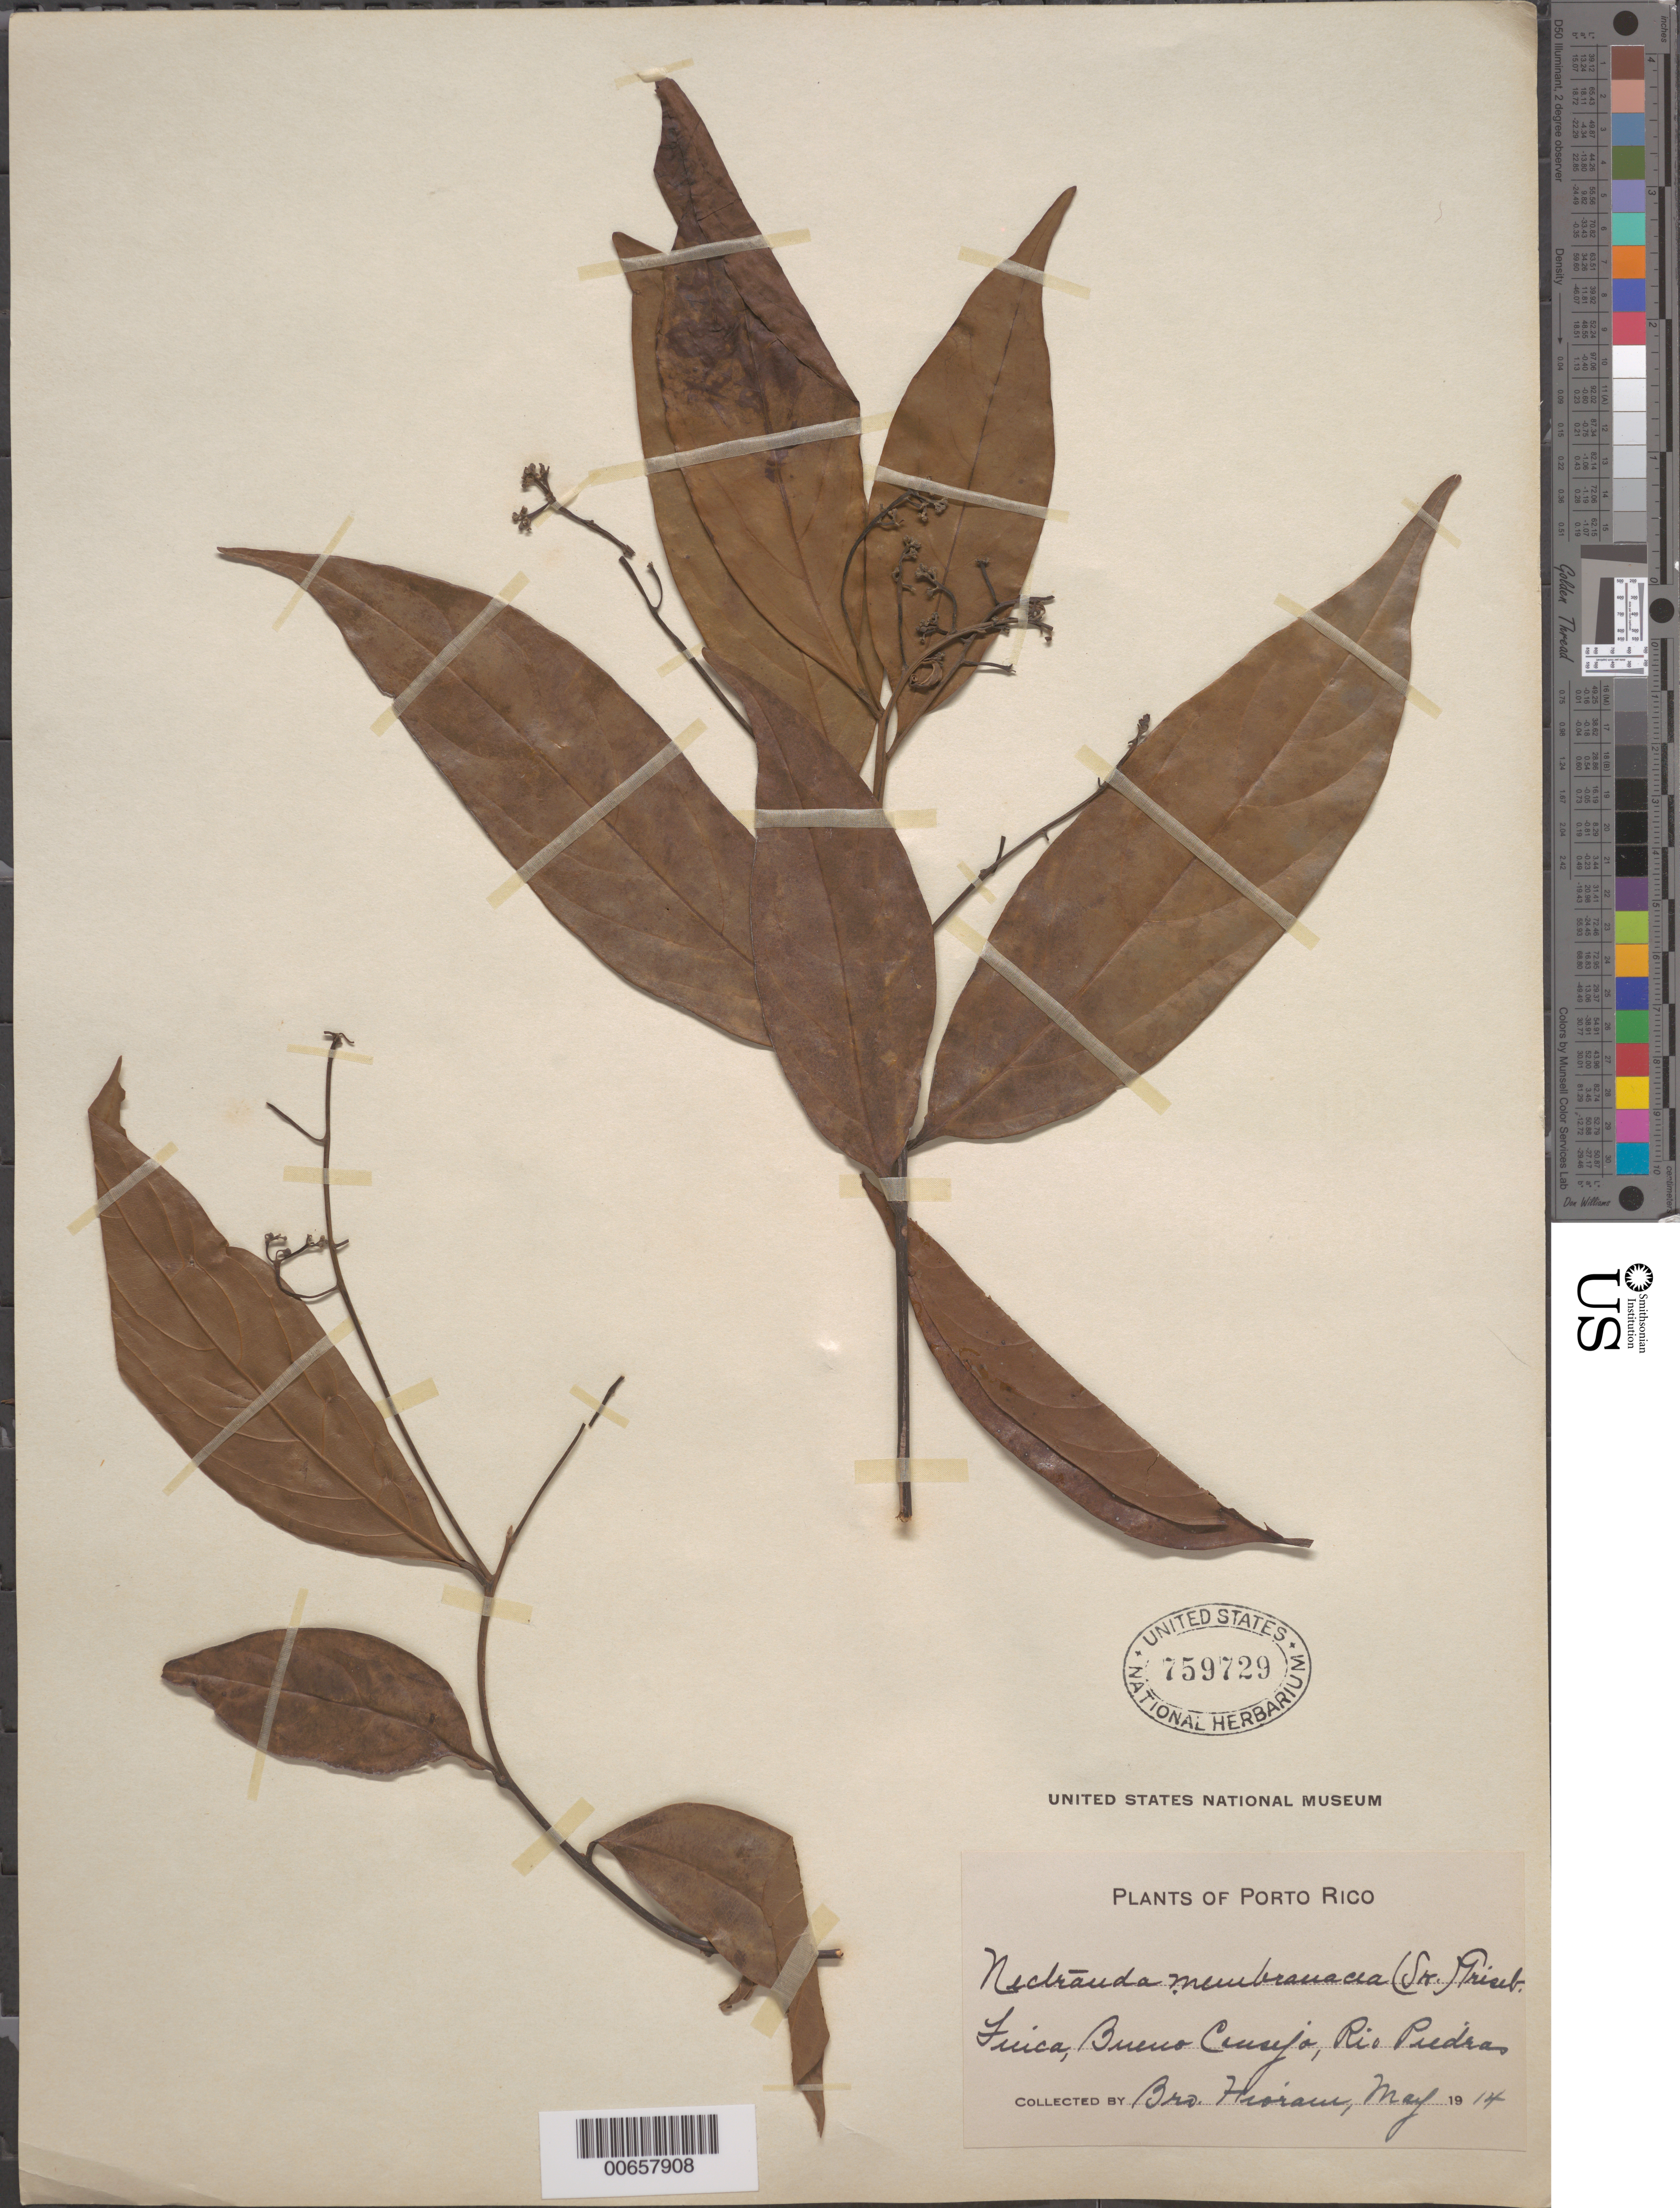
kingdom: Plantae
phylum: Tracheophyta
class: Magnoliopsida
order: Laurales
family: Lauraceae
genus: Nectandra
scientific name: Nectandra membranacea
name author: (Sw.) Griseb.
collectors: Bro. Hioram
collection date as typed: May 1914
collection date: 1914-05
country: Puerto Rico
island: Greater Antilles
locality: Fuica, Bueno Causejo, Rio Piedras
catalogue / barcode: US 759729